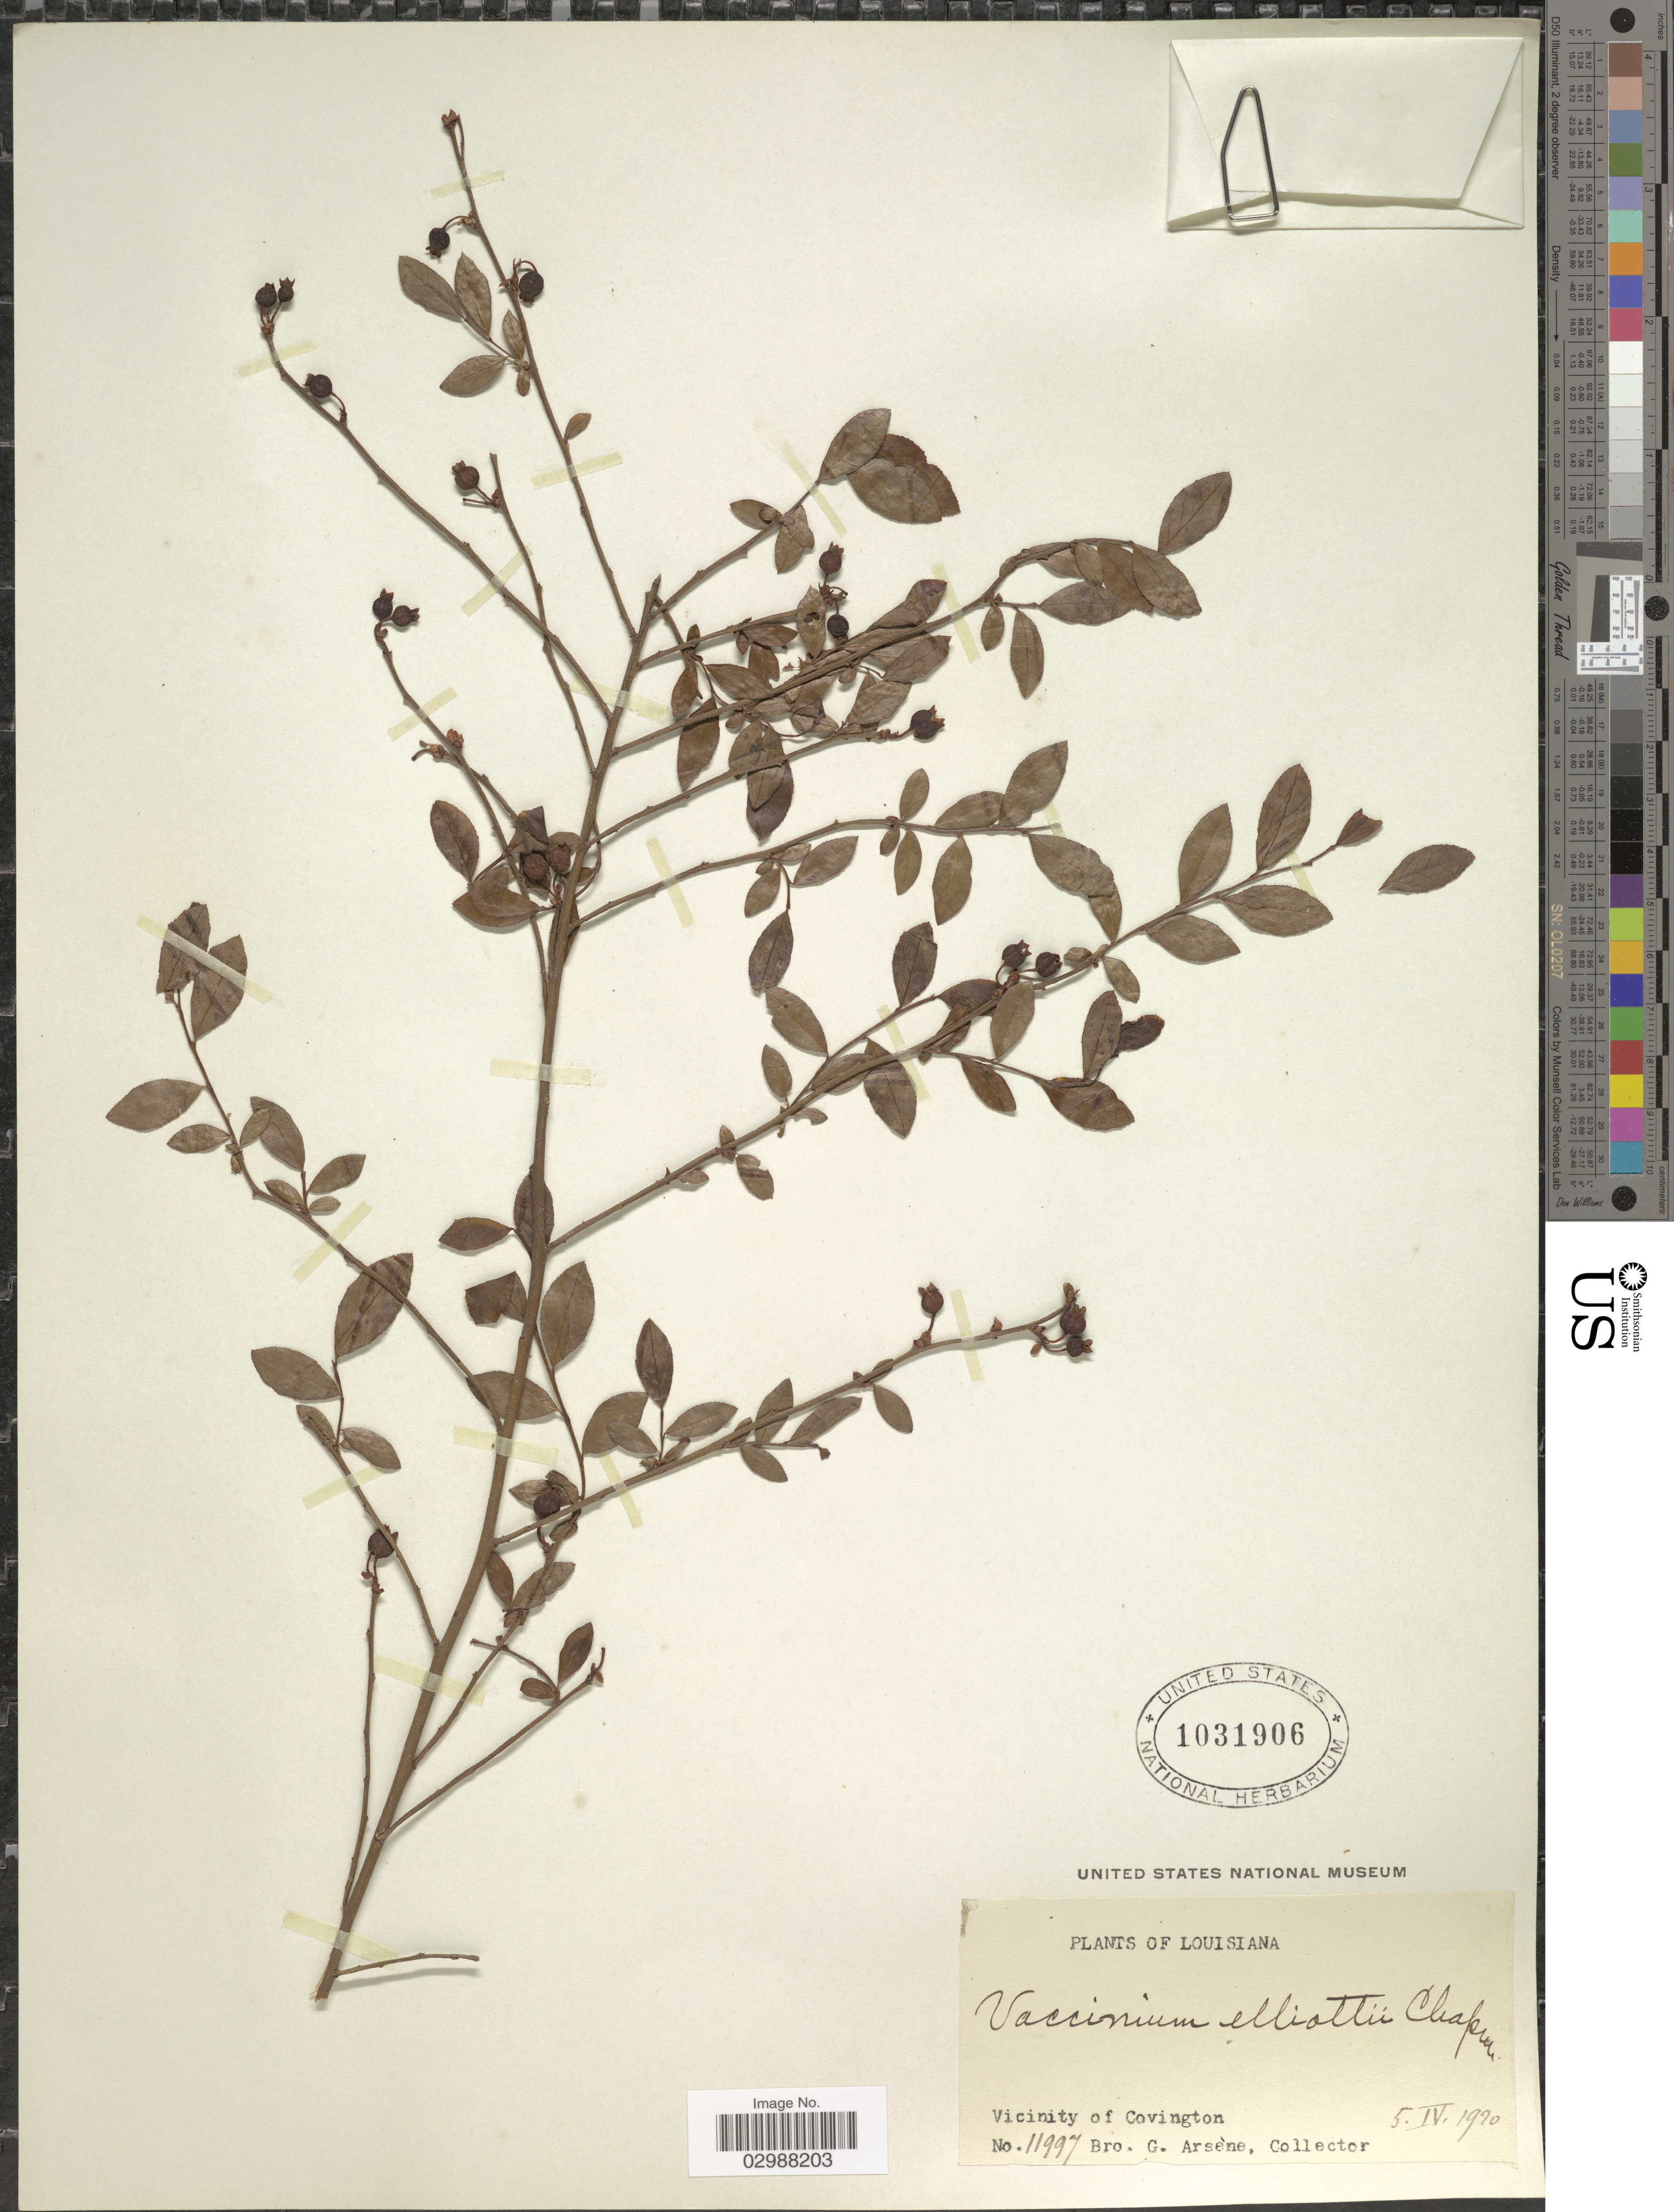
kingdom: Plantae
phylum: Tracheophyta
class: Magnoliopsida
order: Ericales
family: Ericaceae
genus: Vaccinium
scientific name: Vaccinium elliottii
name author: Chapm.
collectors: Bro. G. Arsène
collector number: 11997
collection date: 1920-04-05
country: United States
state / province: Louisiana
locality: Vicinity of Covington.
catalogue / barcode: US 1031906